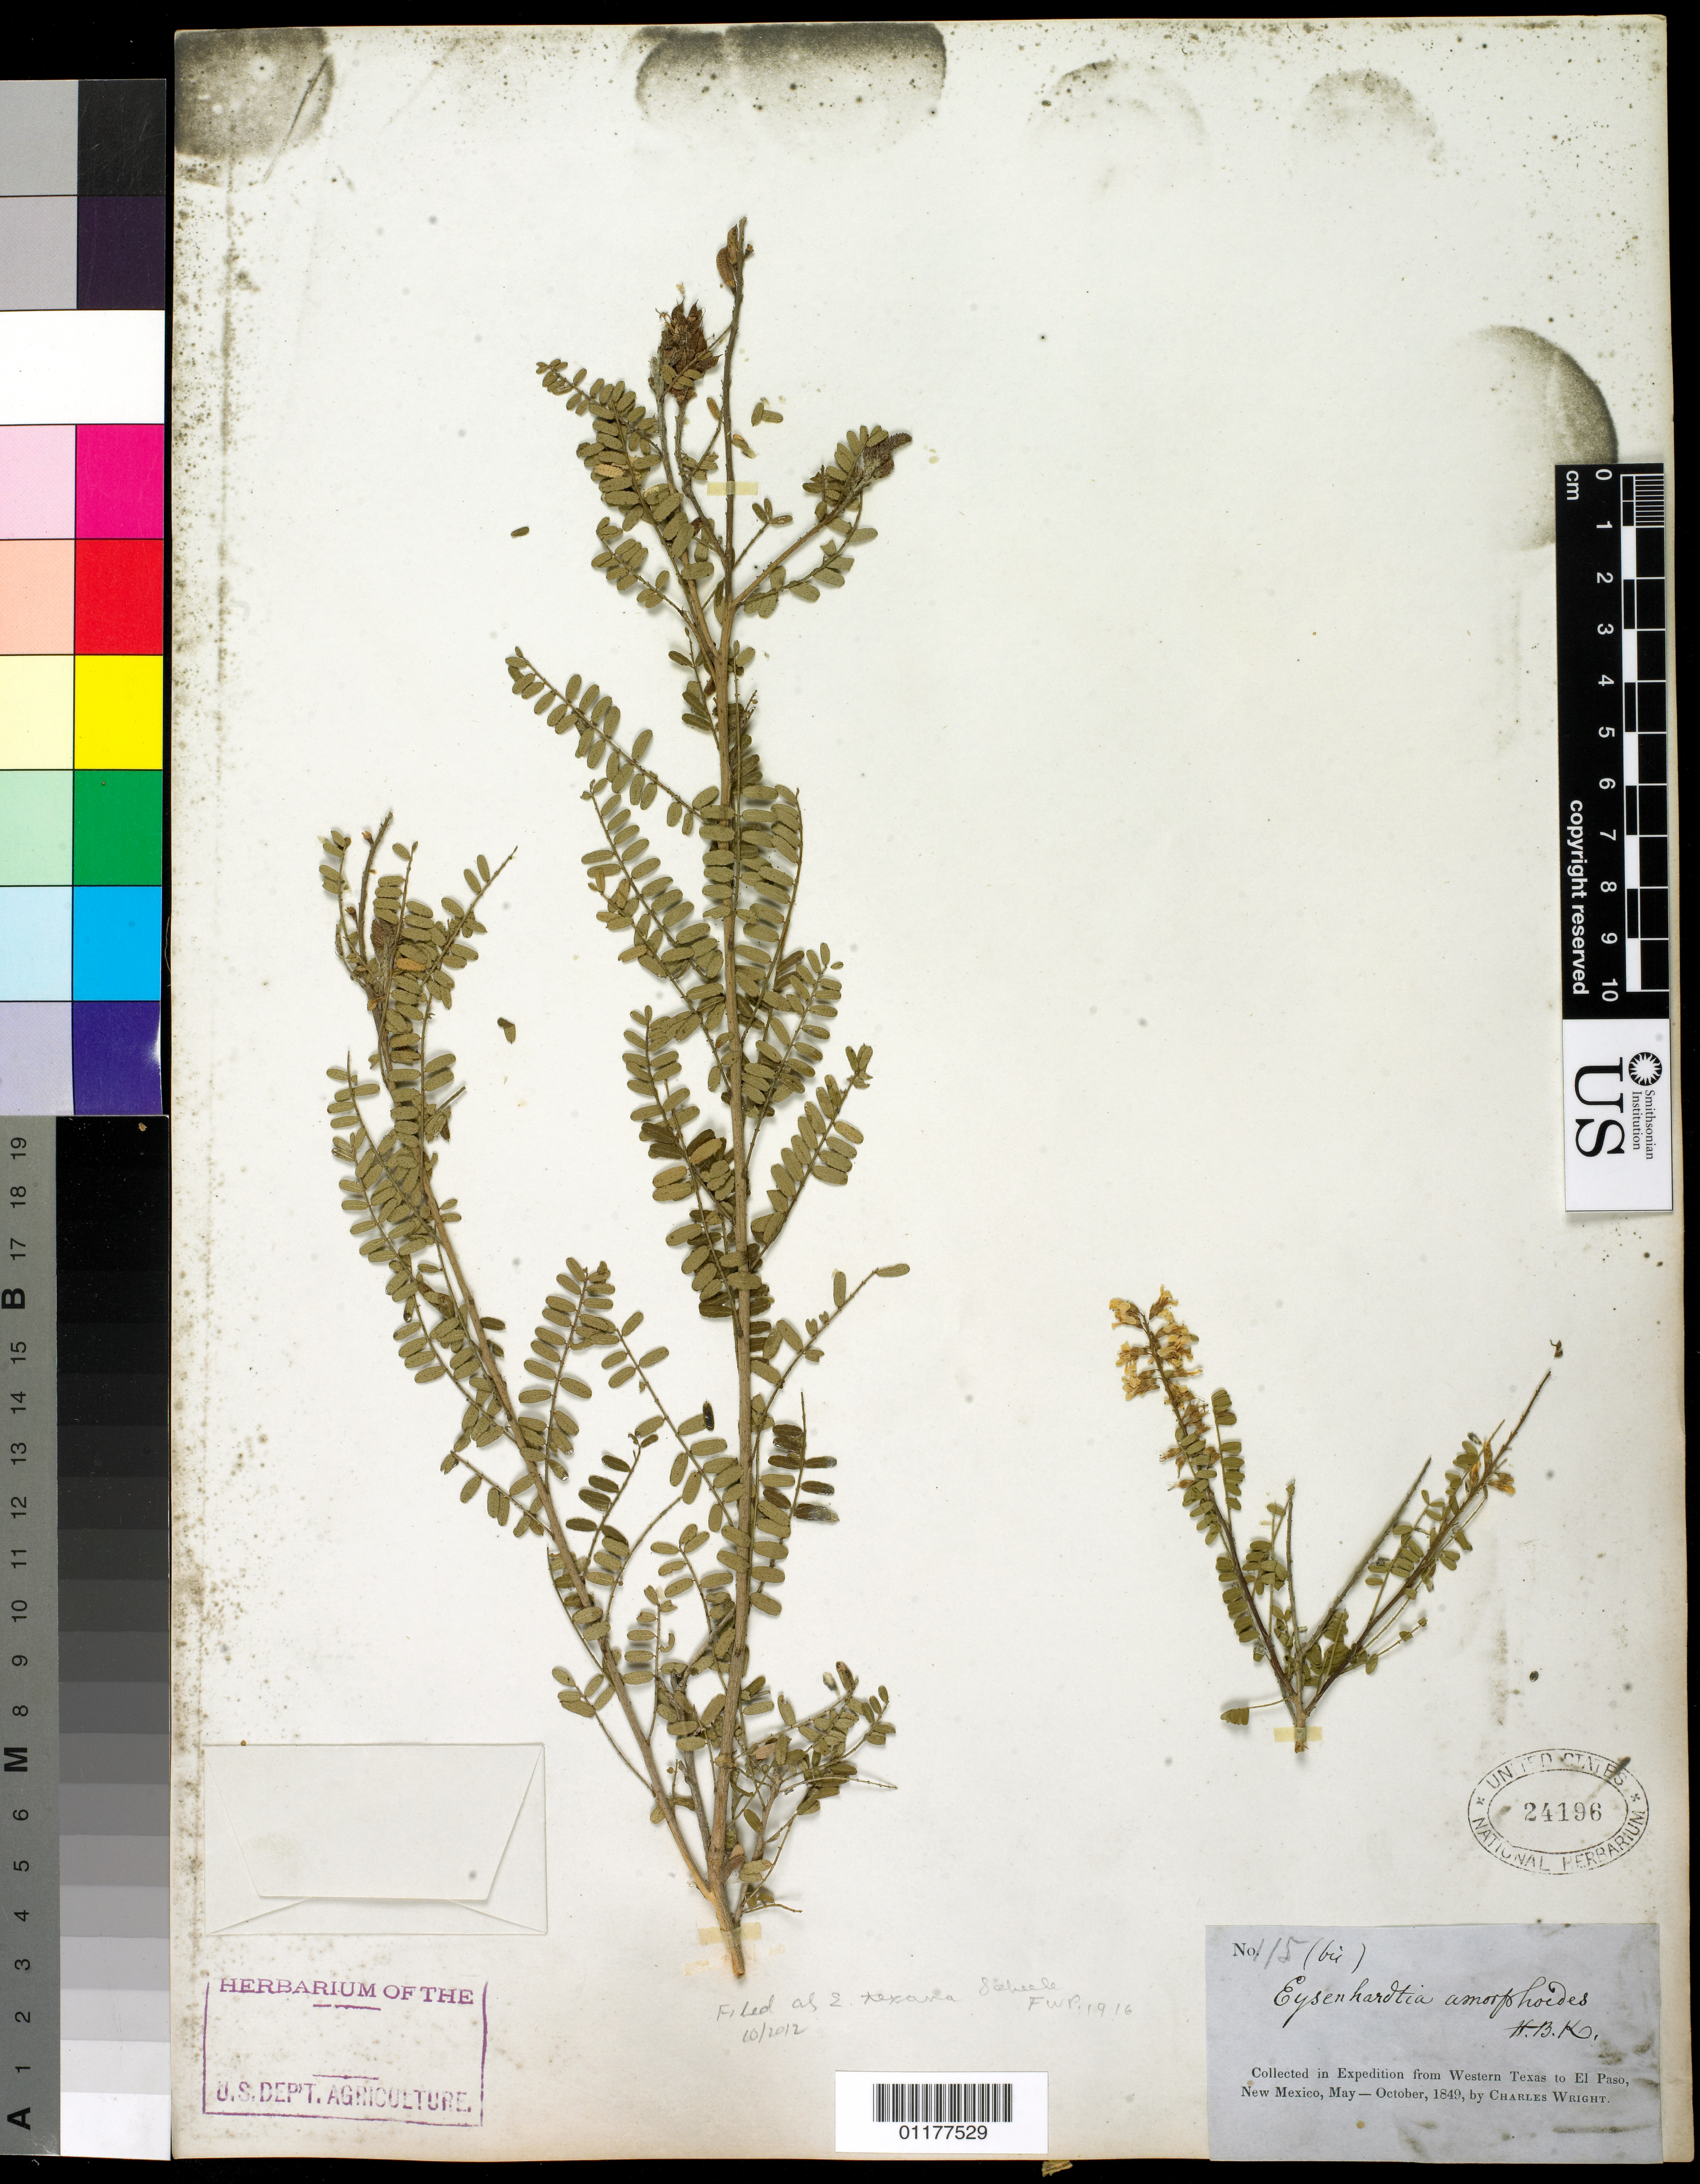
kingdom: Plantae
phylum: Tracheophyta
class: Magnoliopsida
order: Fabales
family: Fabaceae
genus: Eysenhardtia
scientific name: Eysenhardtia texana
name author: Scheele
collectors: C. Wright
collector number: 115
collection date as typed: May 1849 to -- Oct 1849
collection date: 1849-05/1849-10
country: United States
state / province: New Mexico / Texas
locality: W Texas to El Paso, New Mexico.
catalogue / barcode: US 24196